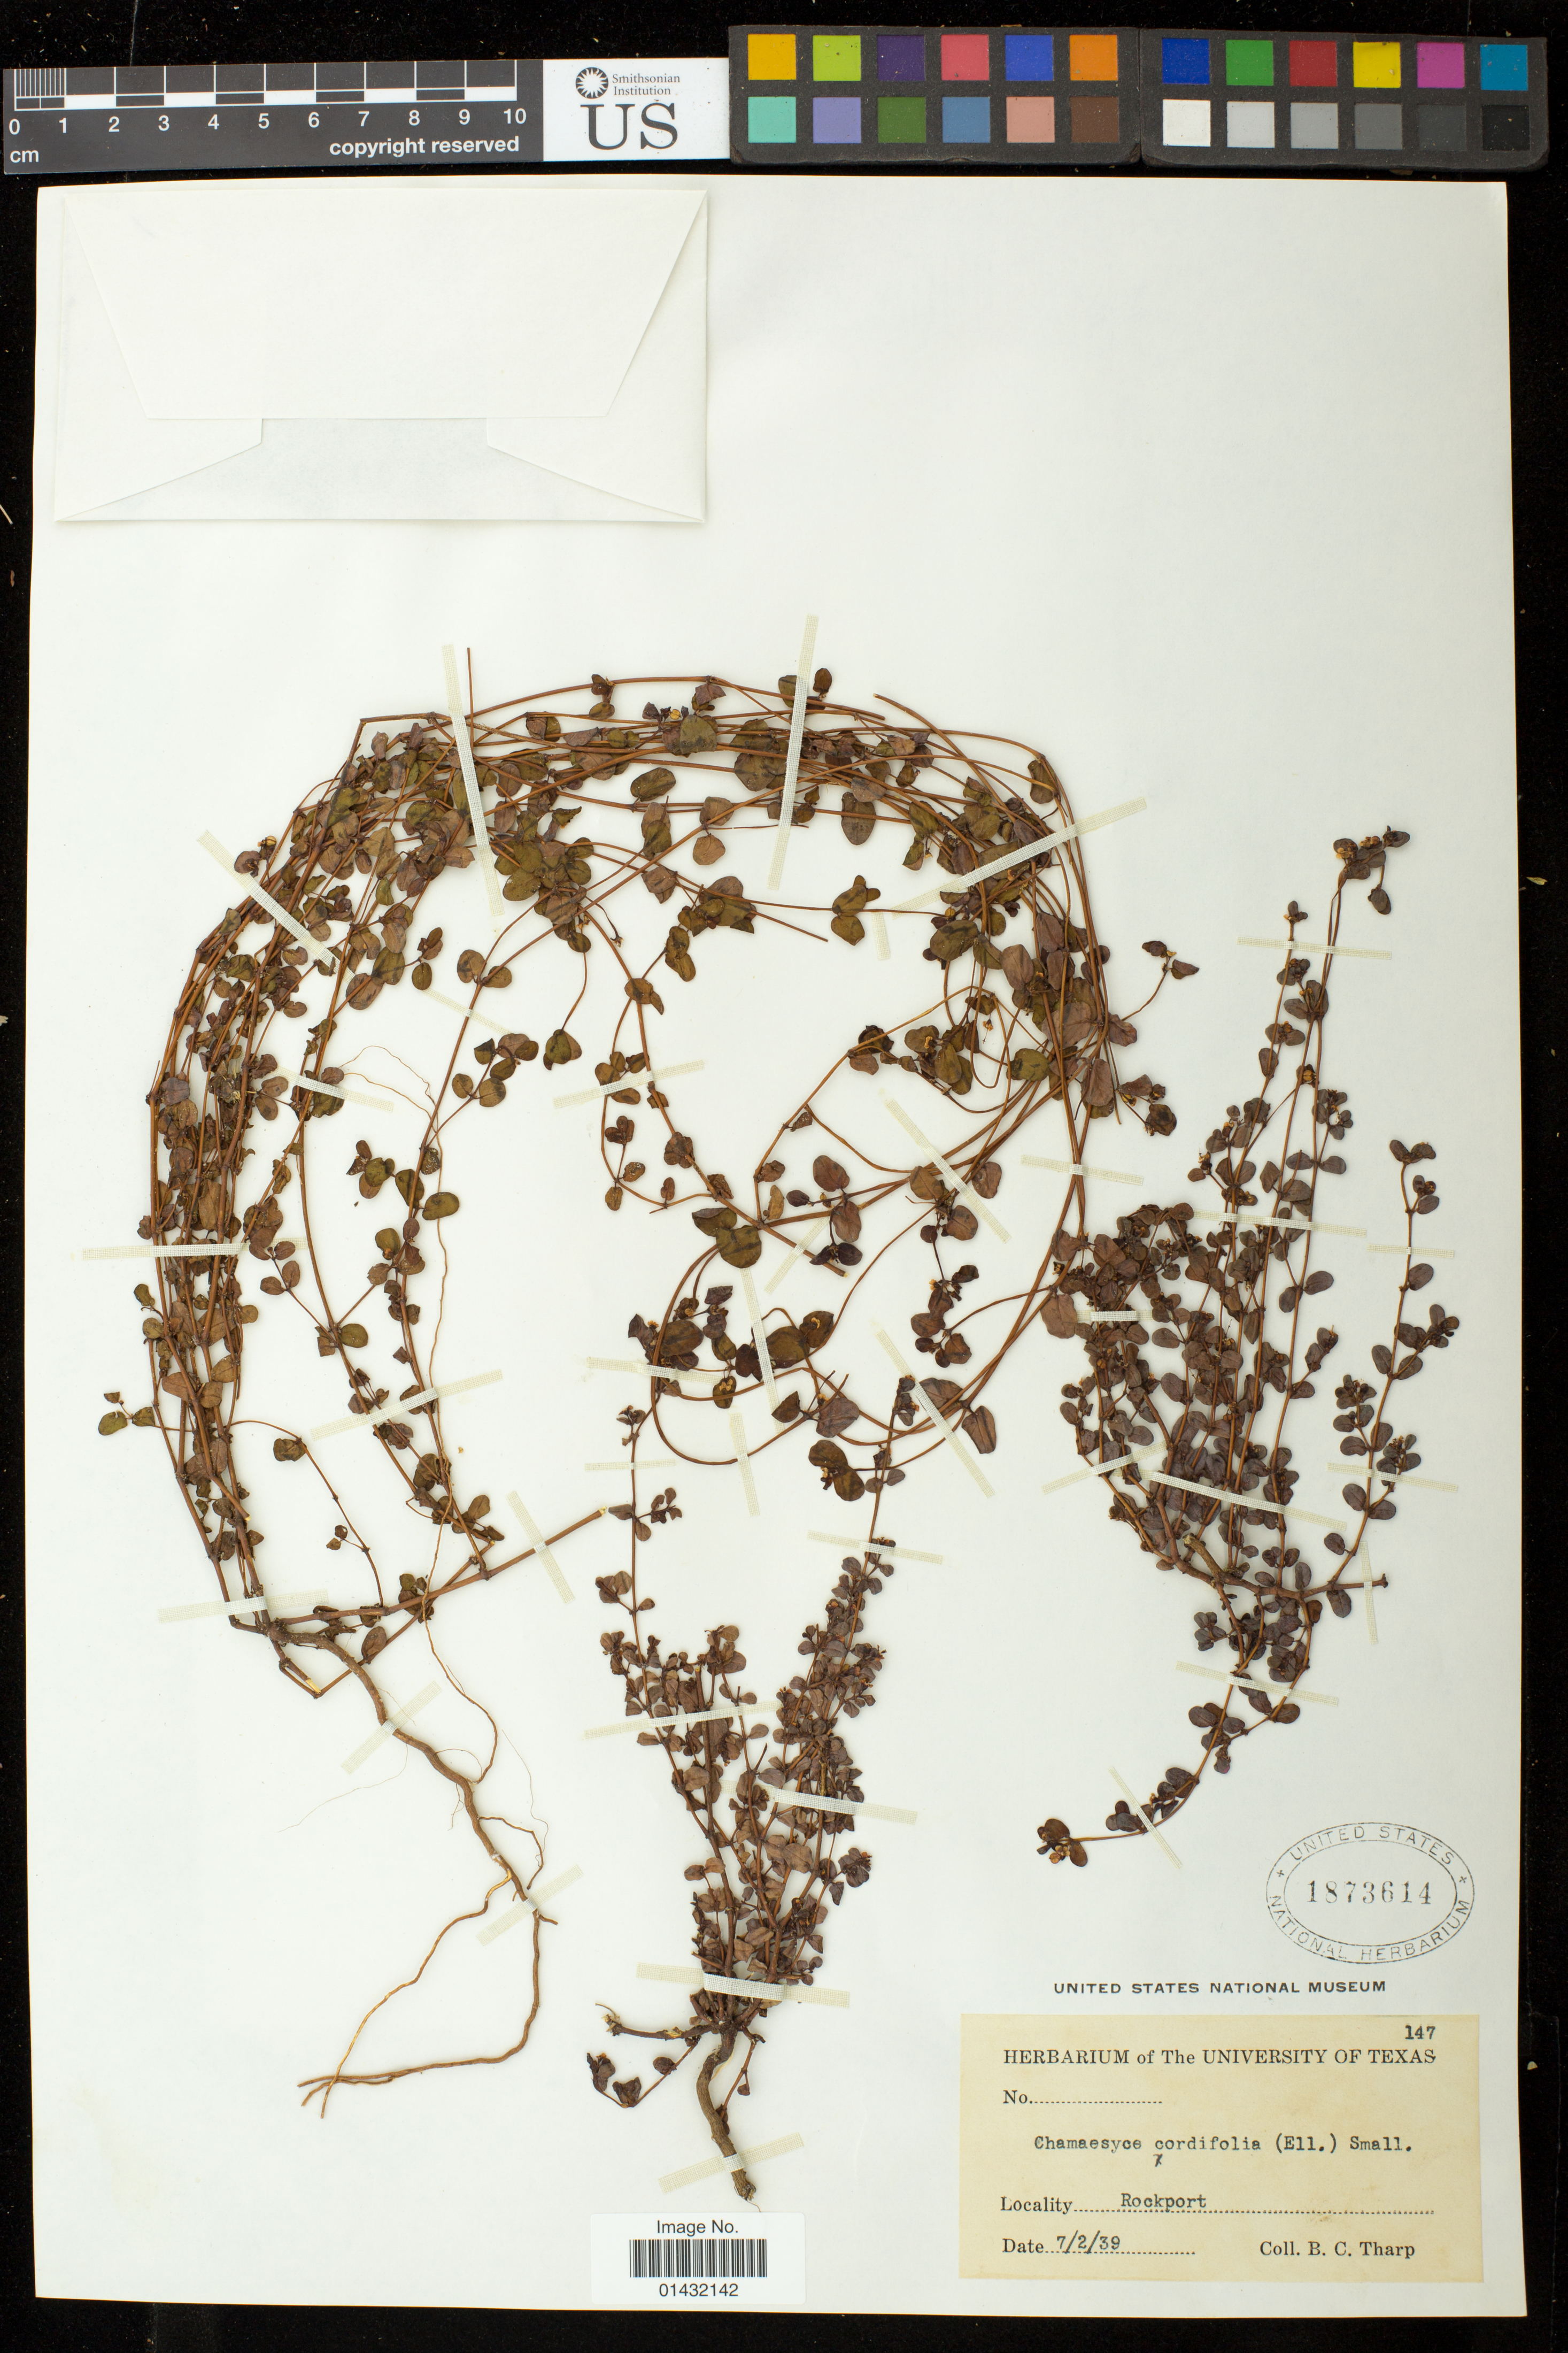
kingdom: Plantae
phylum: Tracheophyta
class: Magnoliopsida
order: Malpighiales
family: Euphorbiaceae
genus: Euphorbia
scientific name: Euphorbia cordifolia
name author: C.A. Mey. & Boiss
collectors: B. C. Tharp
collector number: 147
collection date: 1939-07-02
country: United States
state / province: Texas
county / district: Aransas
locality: Rockport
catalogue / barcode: US 1873614